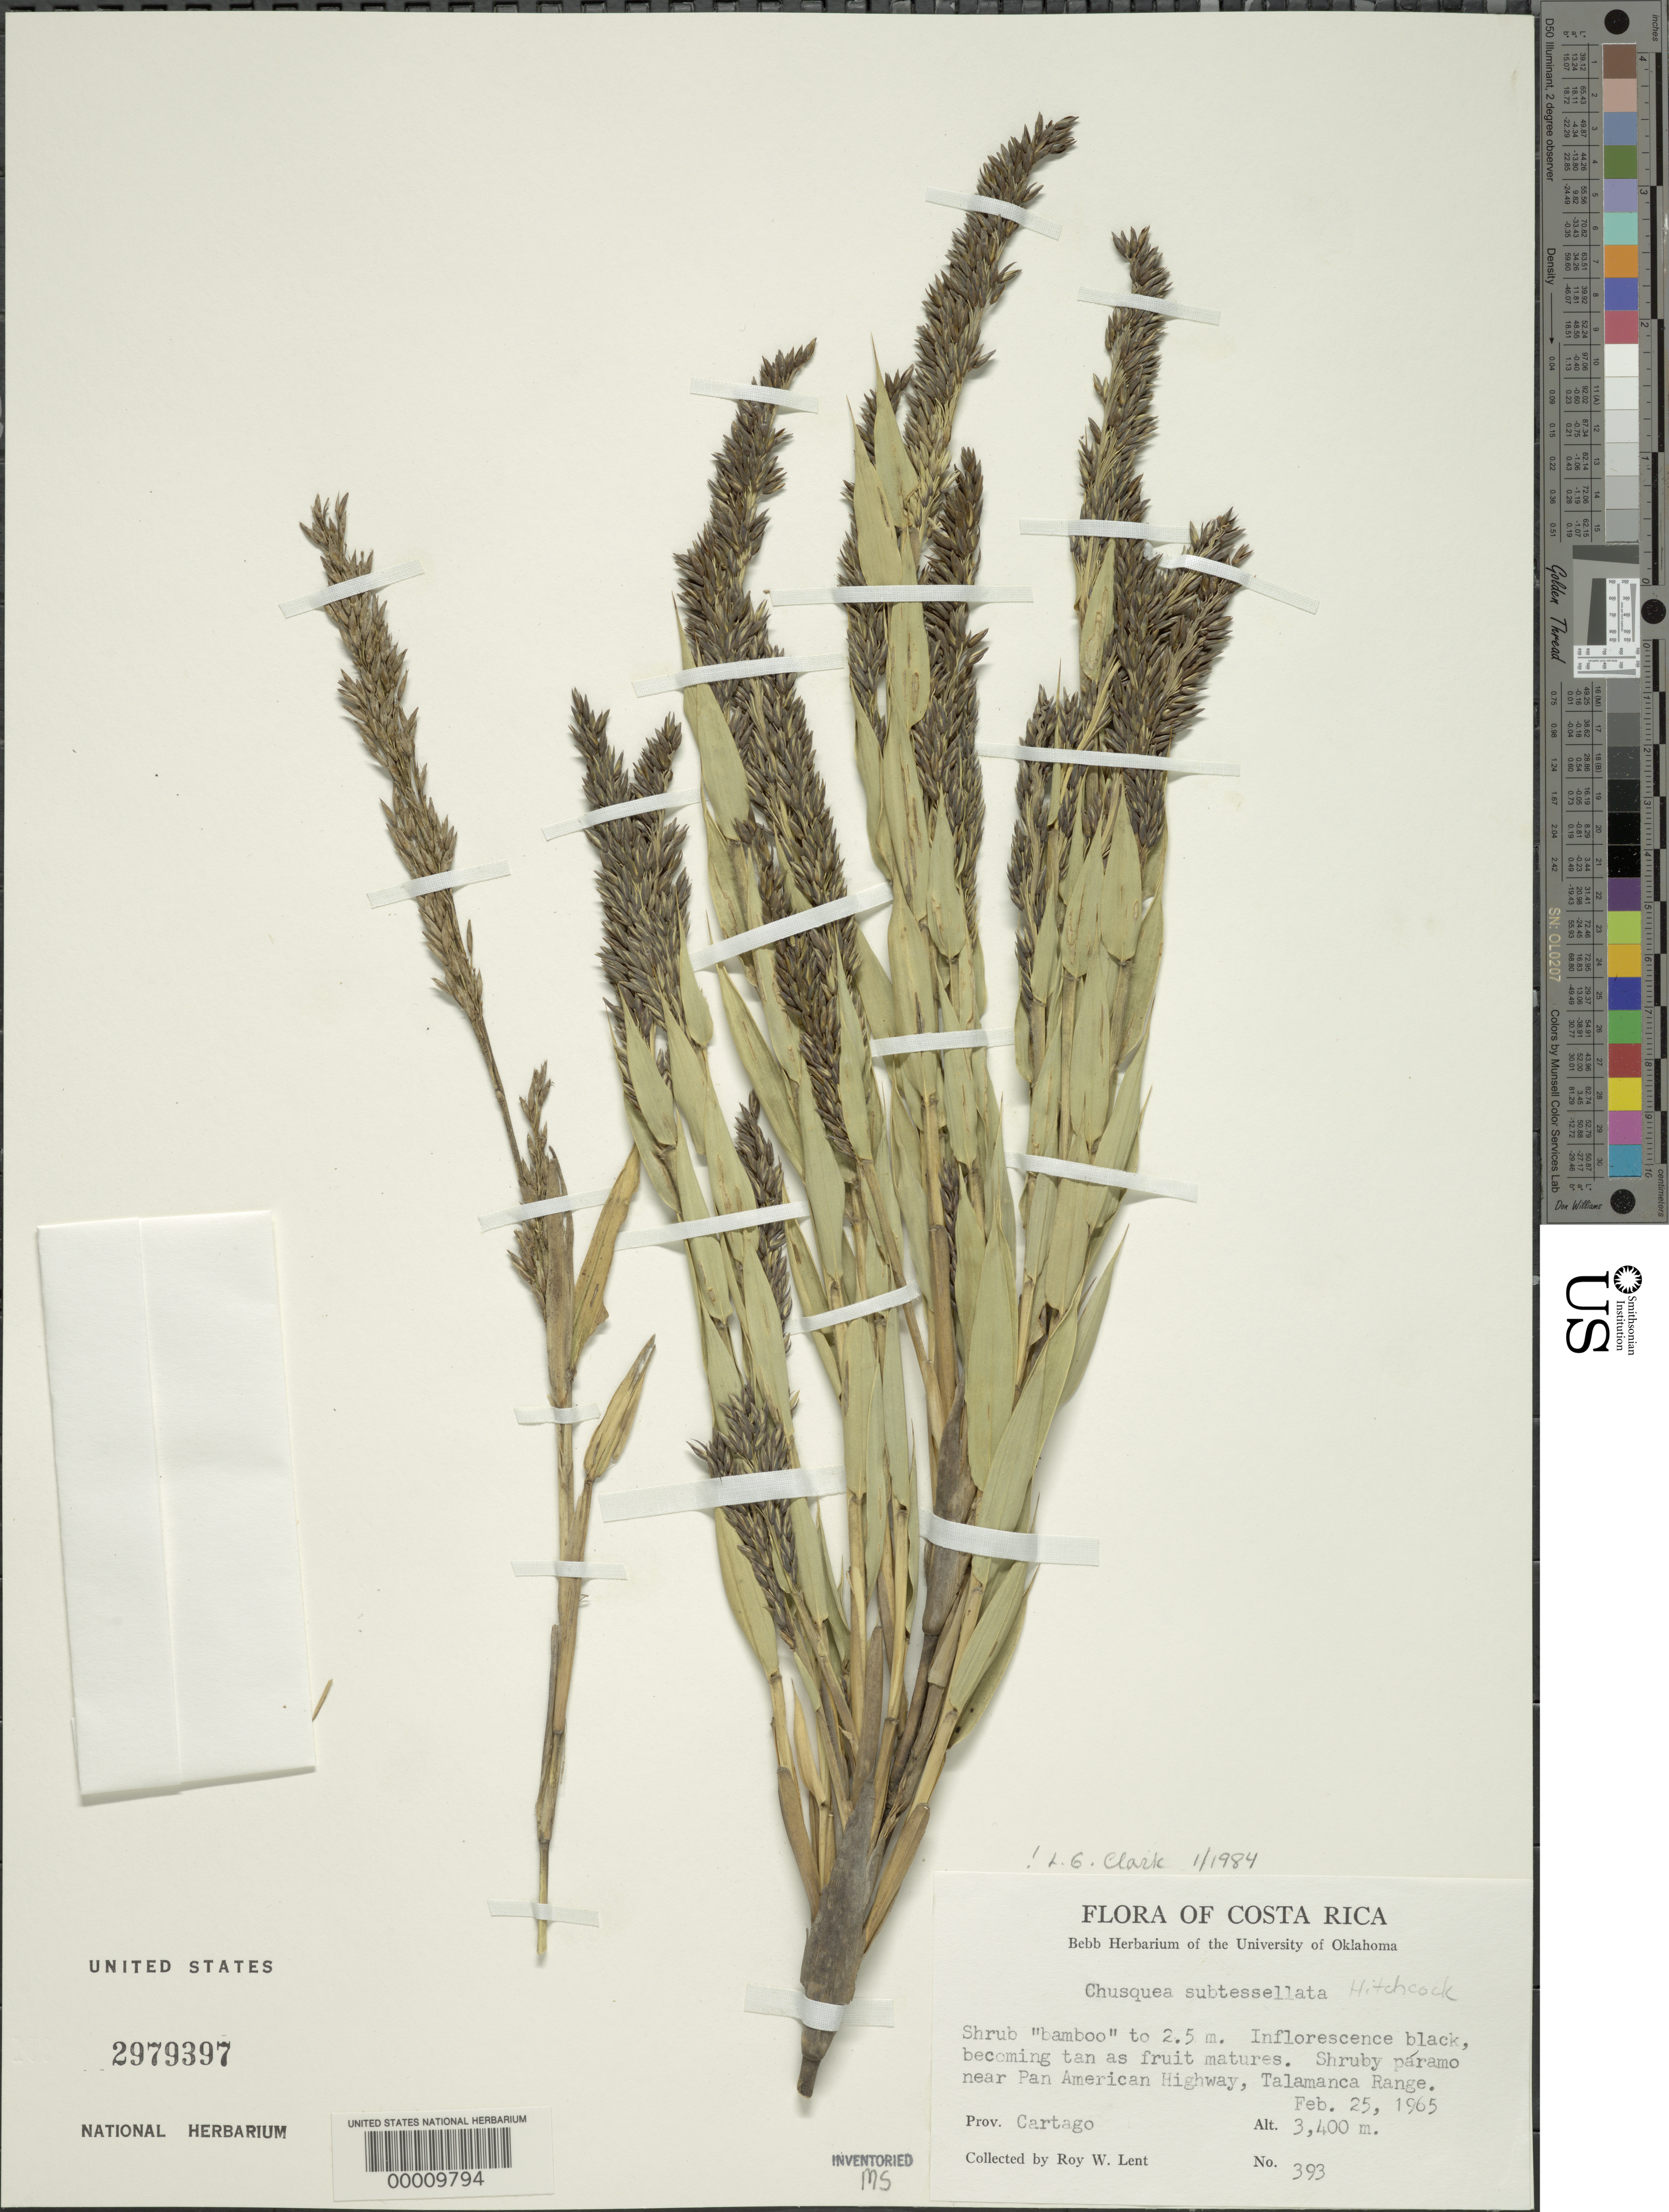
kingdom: Plantae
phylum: Tracheophyta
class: Liliopsida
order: Poales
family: Poaceae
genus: Chusquea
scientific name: Chusquea subtessellata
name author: Hitchc.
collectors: R. W. Lent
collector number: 393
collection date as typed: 25 Feb 1965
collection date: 1965-02-25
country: Costa Rica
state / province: Cartago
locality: Talamanca range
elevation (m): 3400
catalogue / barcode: US 2979397